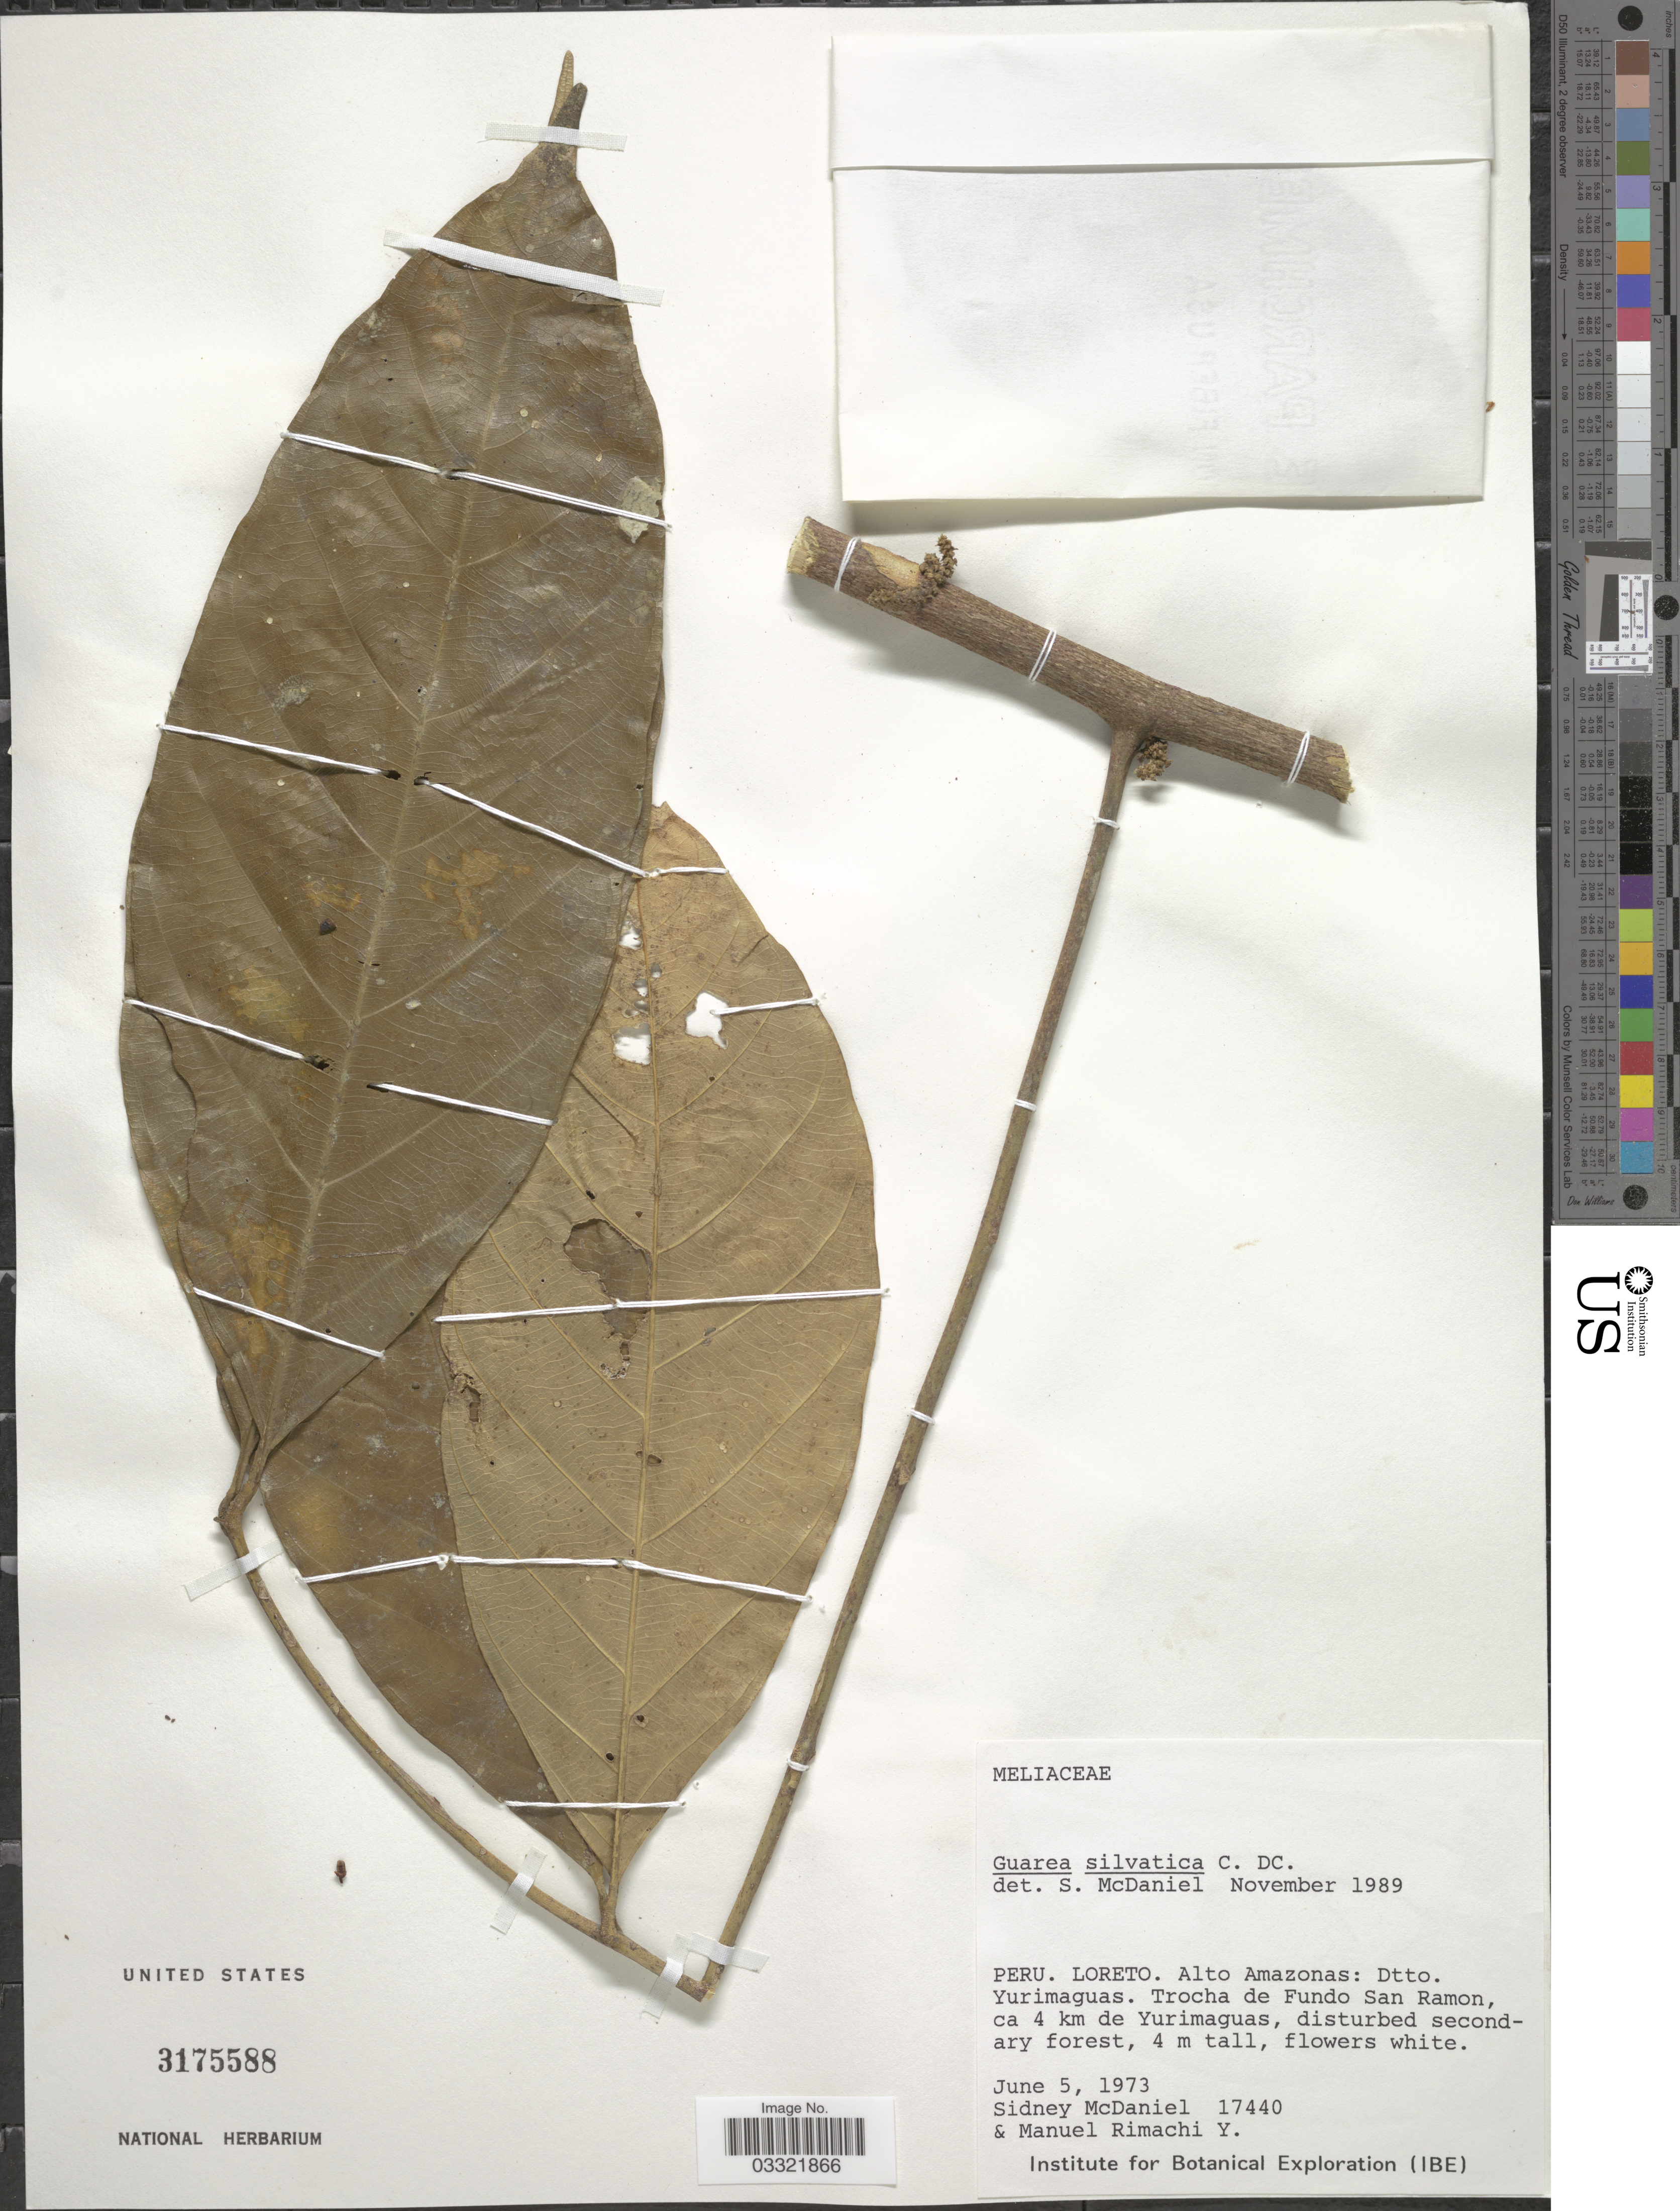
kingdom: Plantae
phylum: Tracheophyta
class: Magnoliopsida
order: Sapindales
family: Meliaceae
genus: Guarea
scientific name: Guarea silvatica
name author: C. DC.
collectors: S. McDaniel & M. Rimachi Y.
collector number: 17440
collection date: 1973-06-05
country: Peru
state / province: Loreto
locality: Alto Amazonas: Dtto. Yurimaguas. Trocha de Fundo San Ramon, ca 4 km de Yurimaguas.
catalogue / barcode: US 3175588